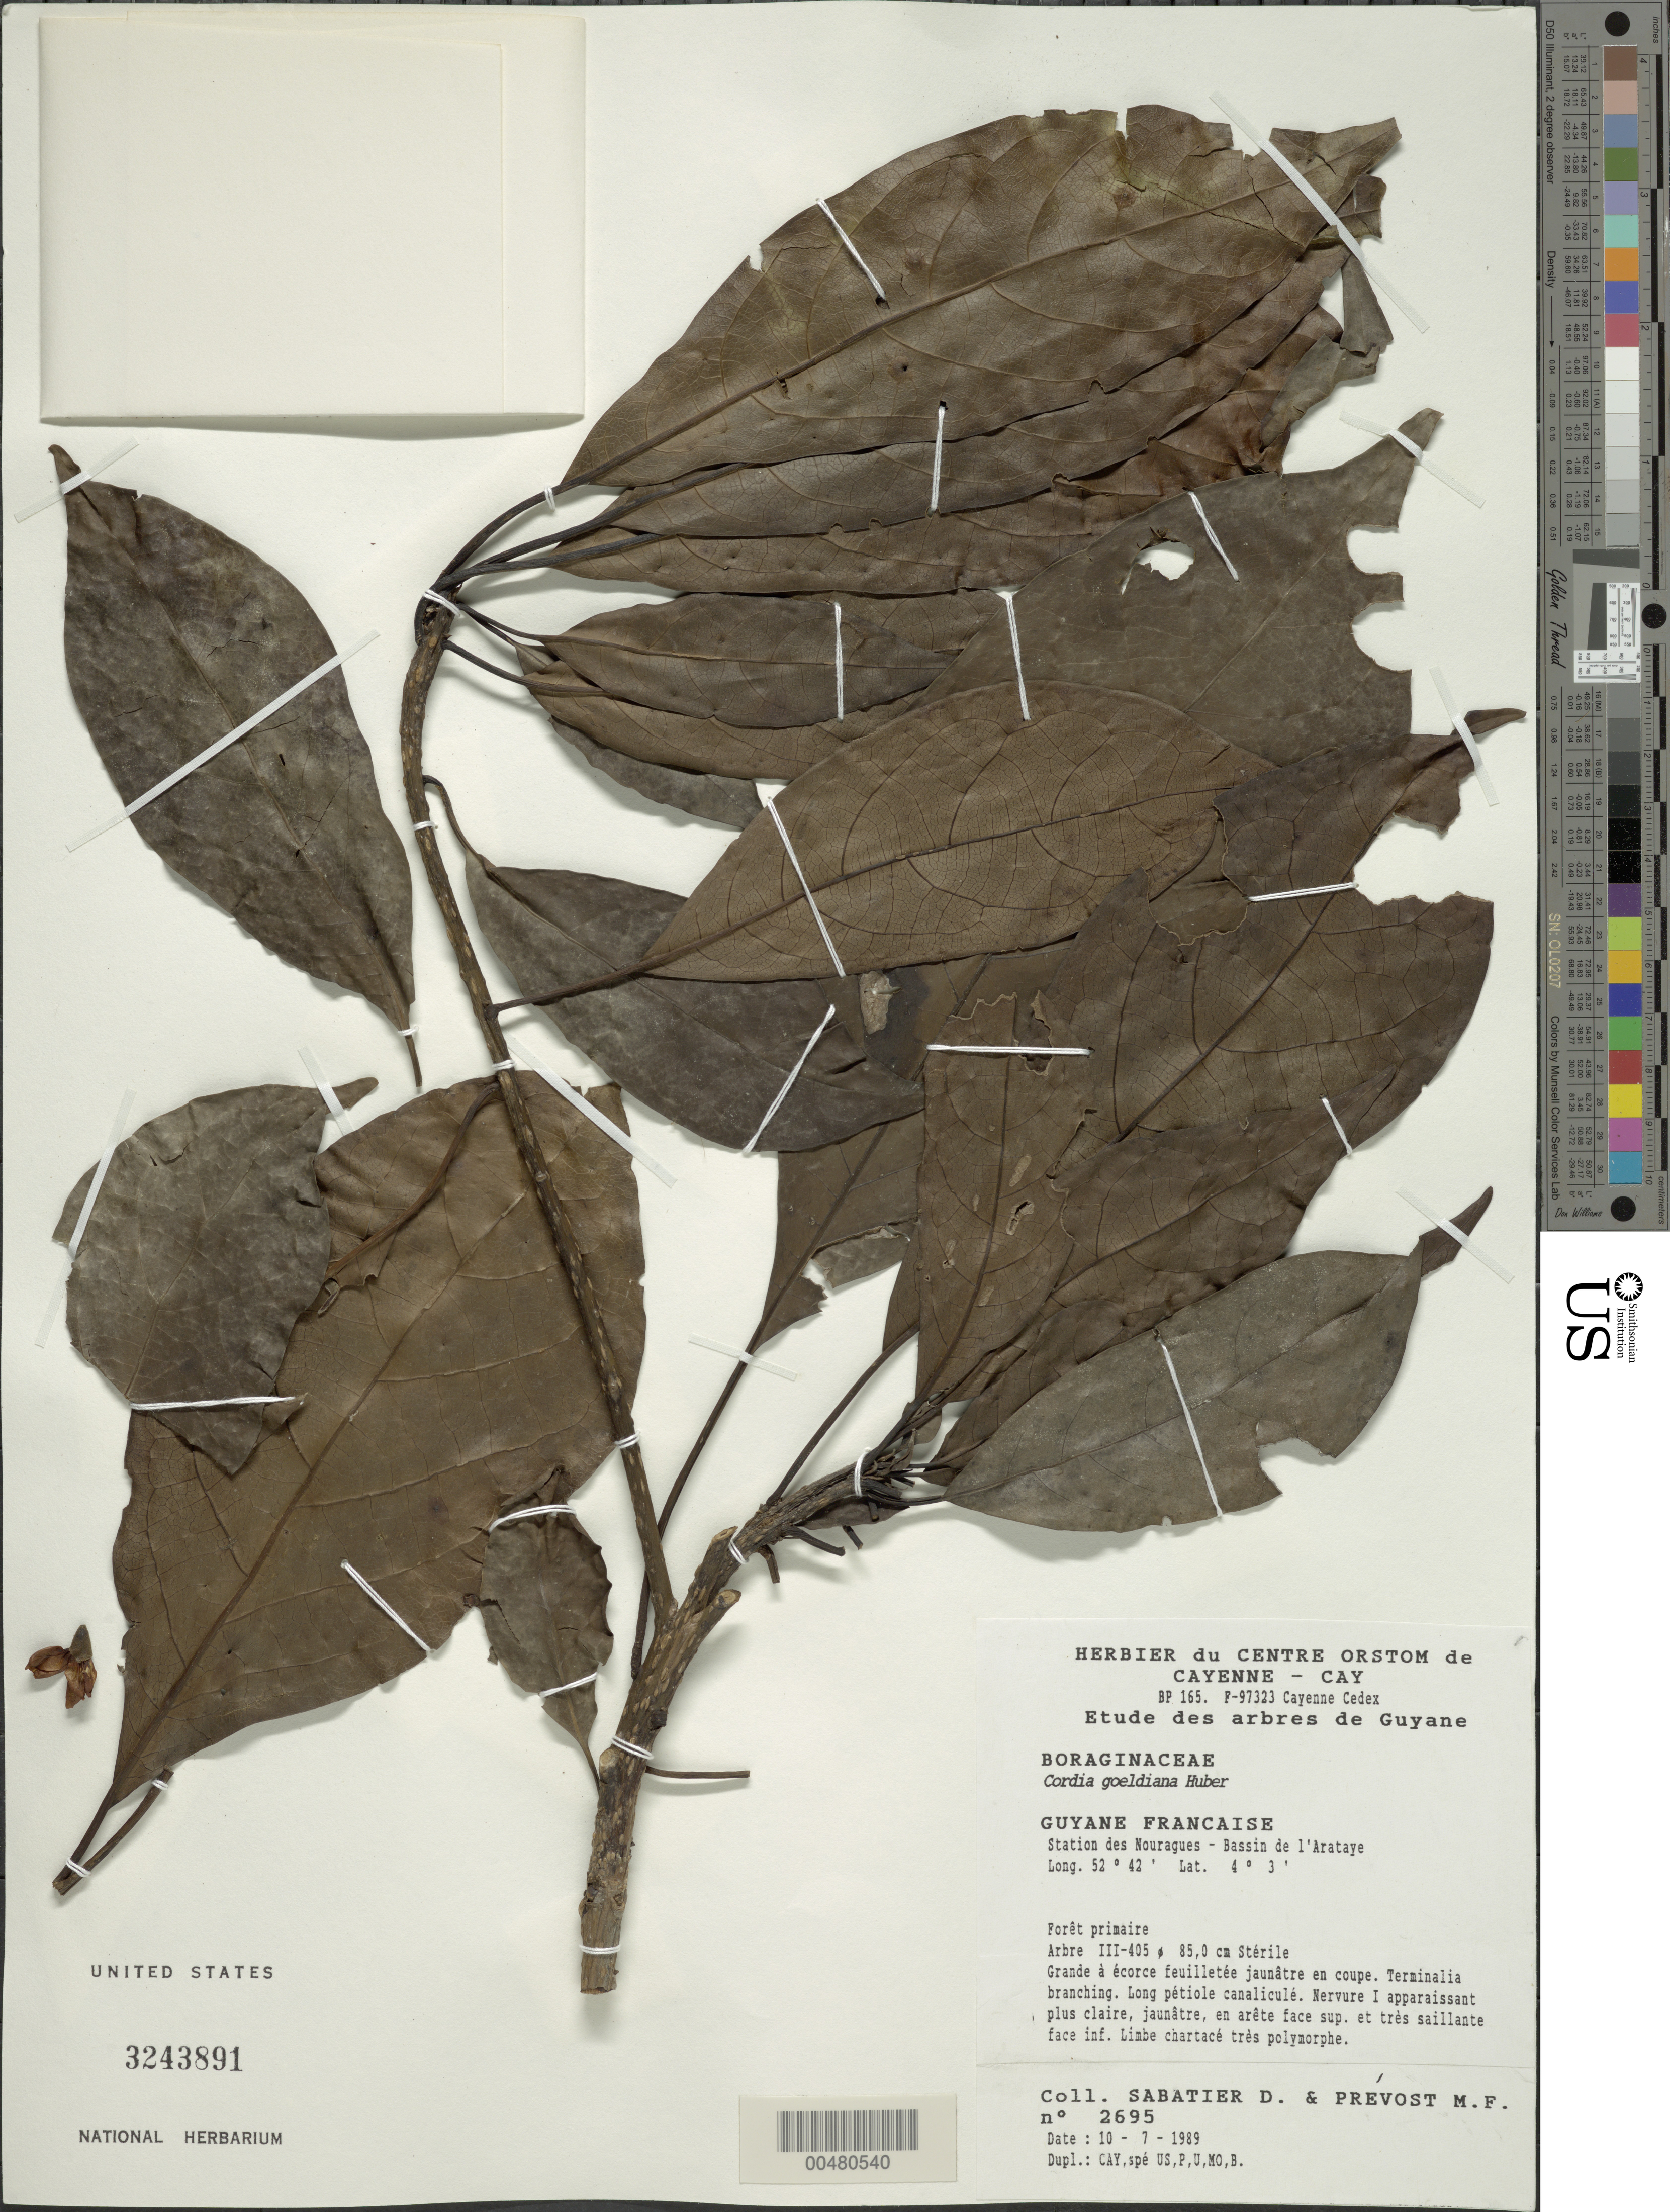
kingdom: Plantae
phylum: Tracheophyta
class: Magnoliopsida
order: Boraginales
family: Cordiaceae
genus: Cordia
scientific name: Cordia goeldiana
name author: Huber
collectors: D. Sabatier & M.-F. Prévost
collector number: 2695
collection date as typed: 10 Jul 1989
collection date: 1989-07-10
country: French Guiana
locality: Station des Nouragues - Bassin de l'Approuague - Arataye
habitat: Primary forest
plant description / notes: B, CAY, MO, P, U, US